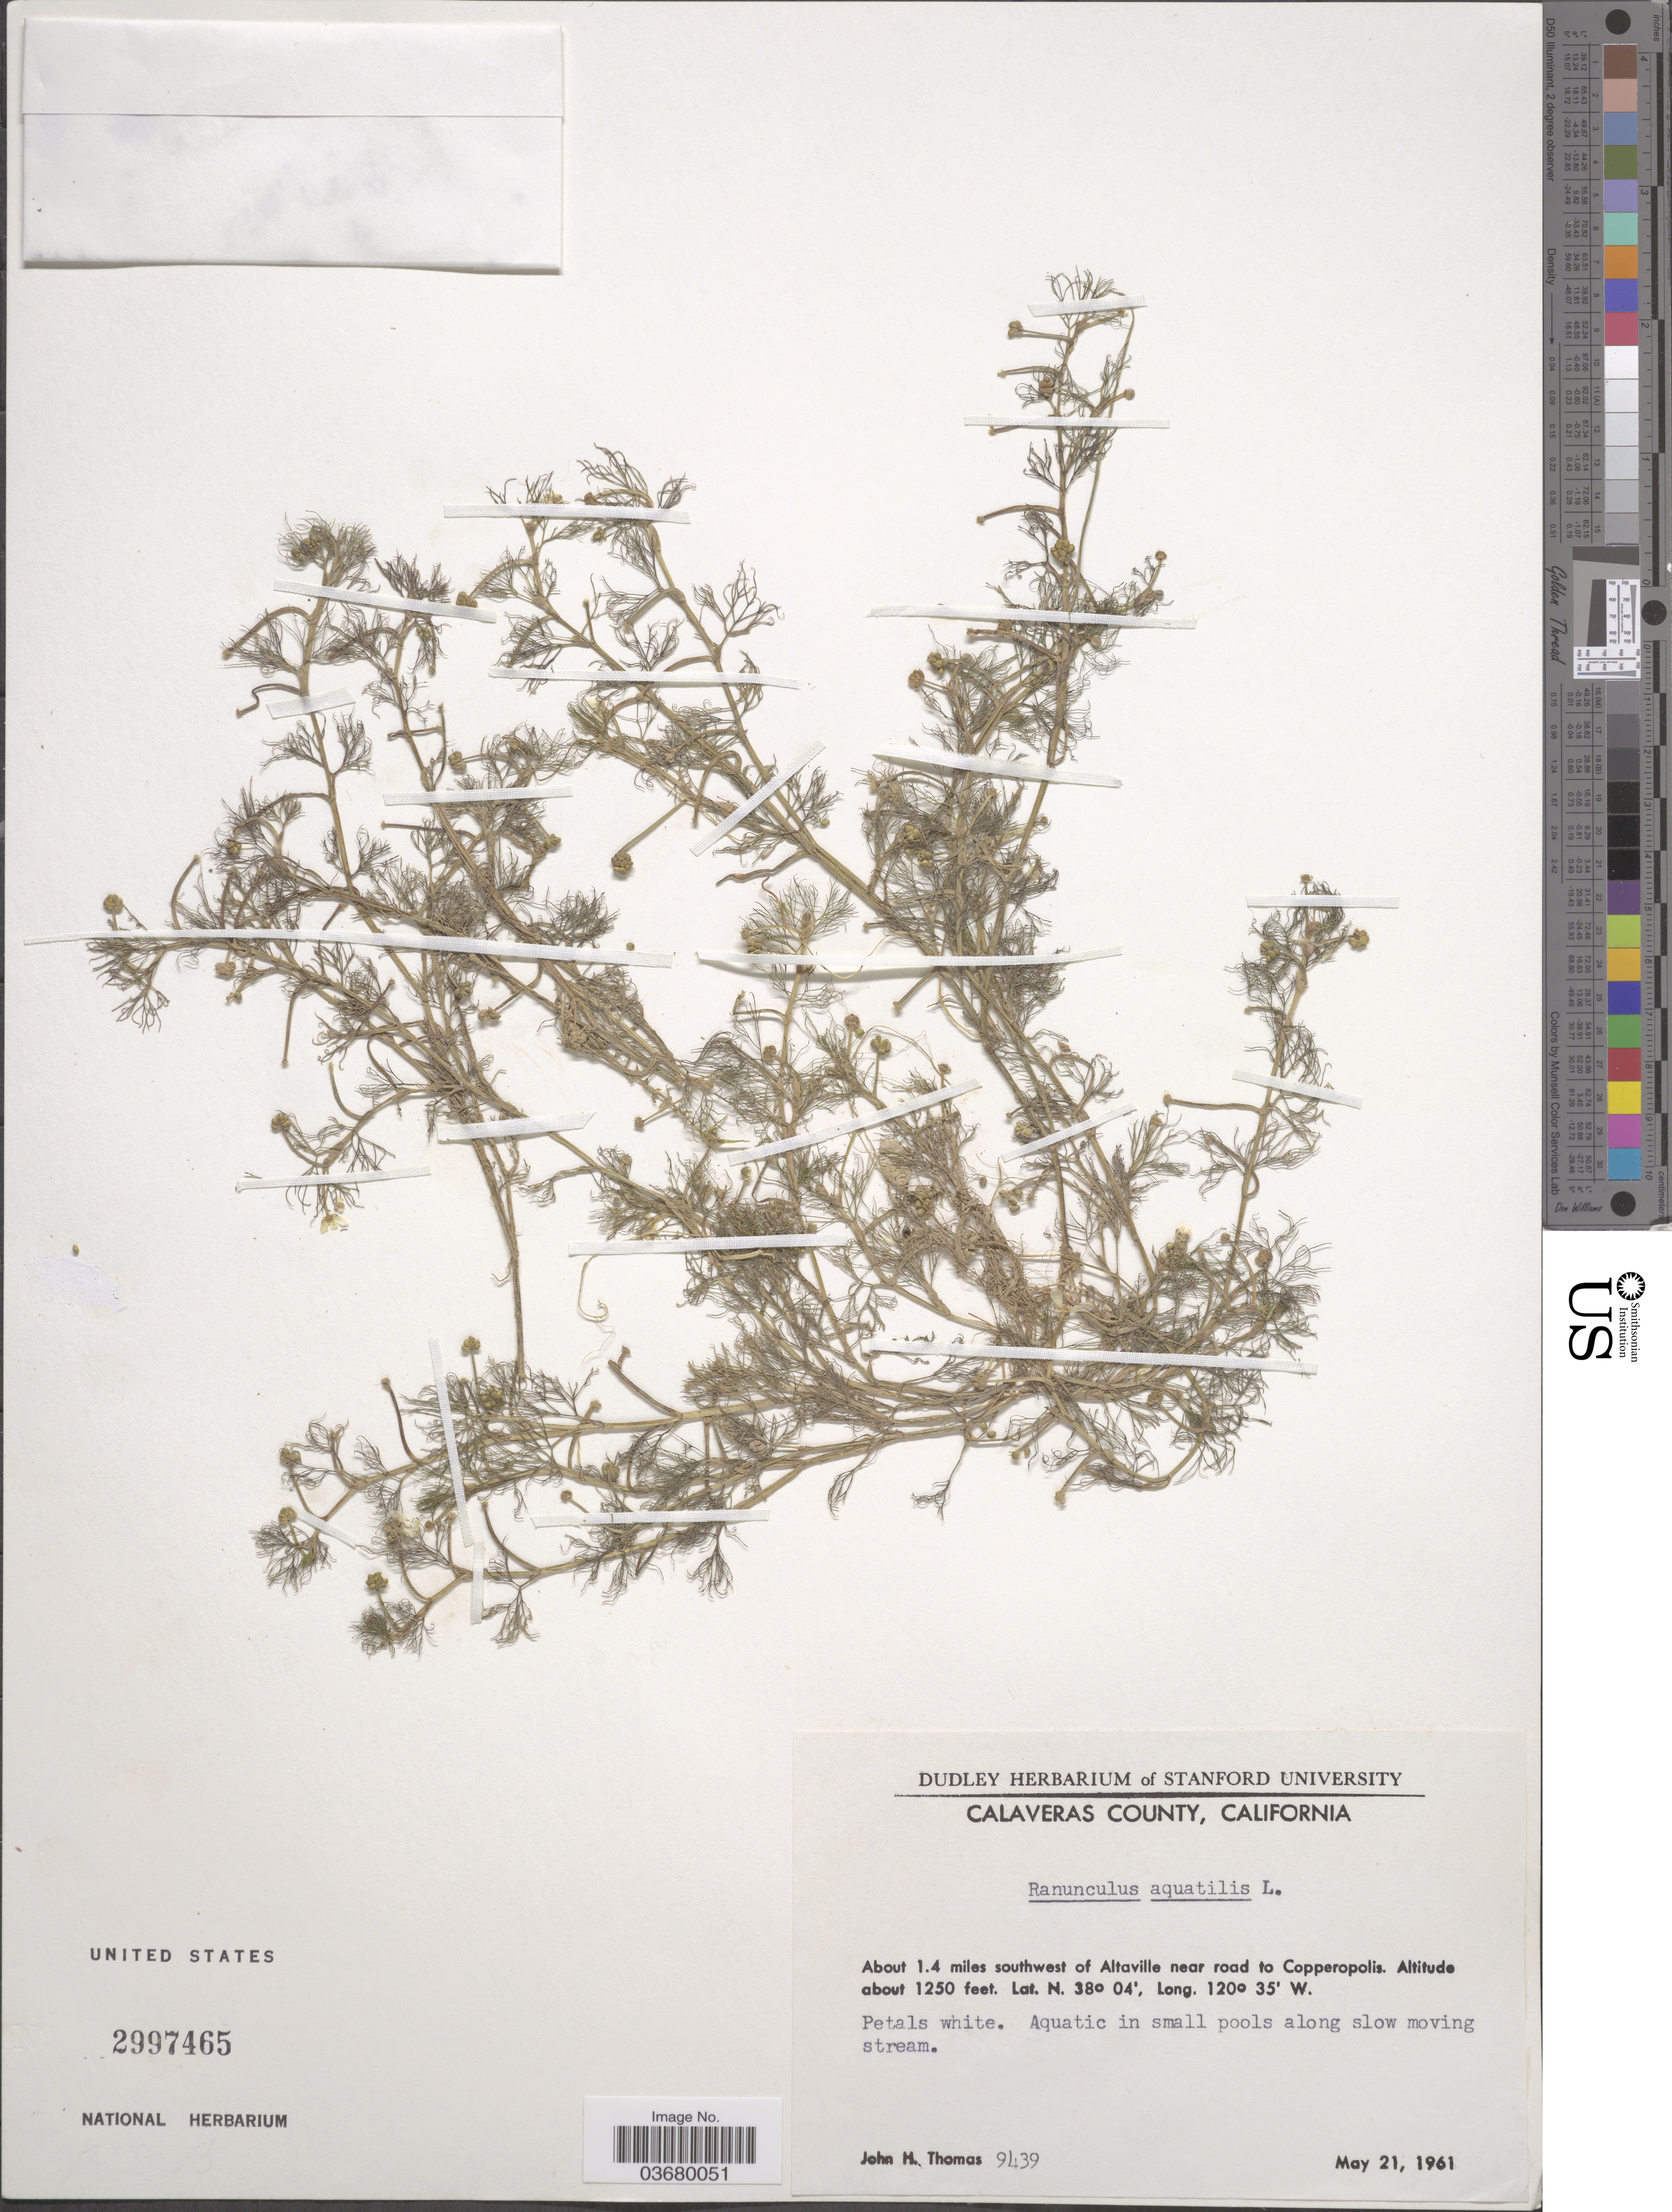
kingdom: Plantae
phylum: Tracheophyta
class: Magnoliopsida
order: Ranunculales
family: Ranunculaceae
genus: Ranunculus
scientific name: Ranunculus trichophyllus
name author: Chaix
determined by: Strong, Mark T., (BOT), Smithsonian Institution - National Museum of Natural History (UNITED STATES)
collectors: J. H. Thomas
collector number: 9439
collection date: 1961-05-21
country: United States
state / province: California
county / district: Calaveras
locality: Calaveras County. About 1.4 miles southwest of Altaville near road to Copperopolis.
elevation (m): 381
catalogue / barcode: US 2997465